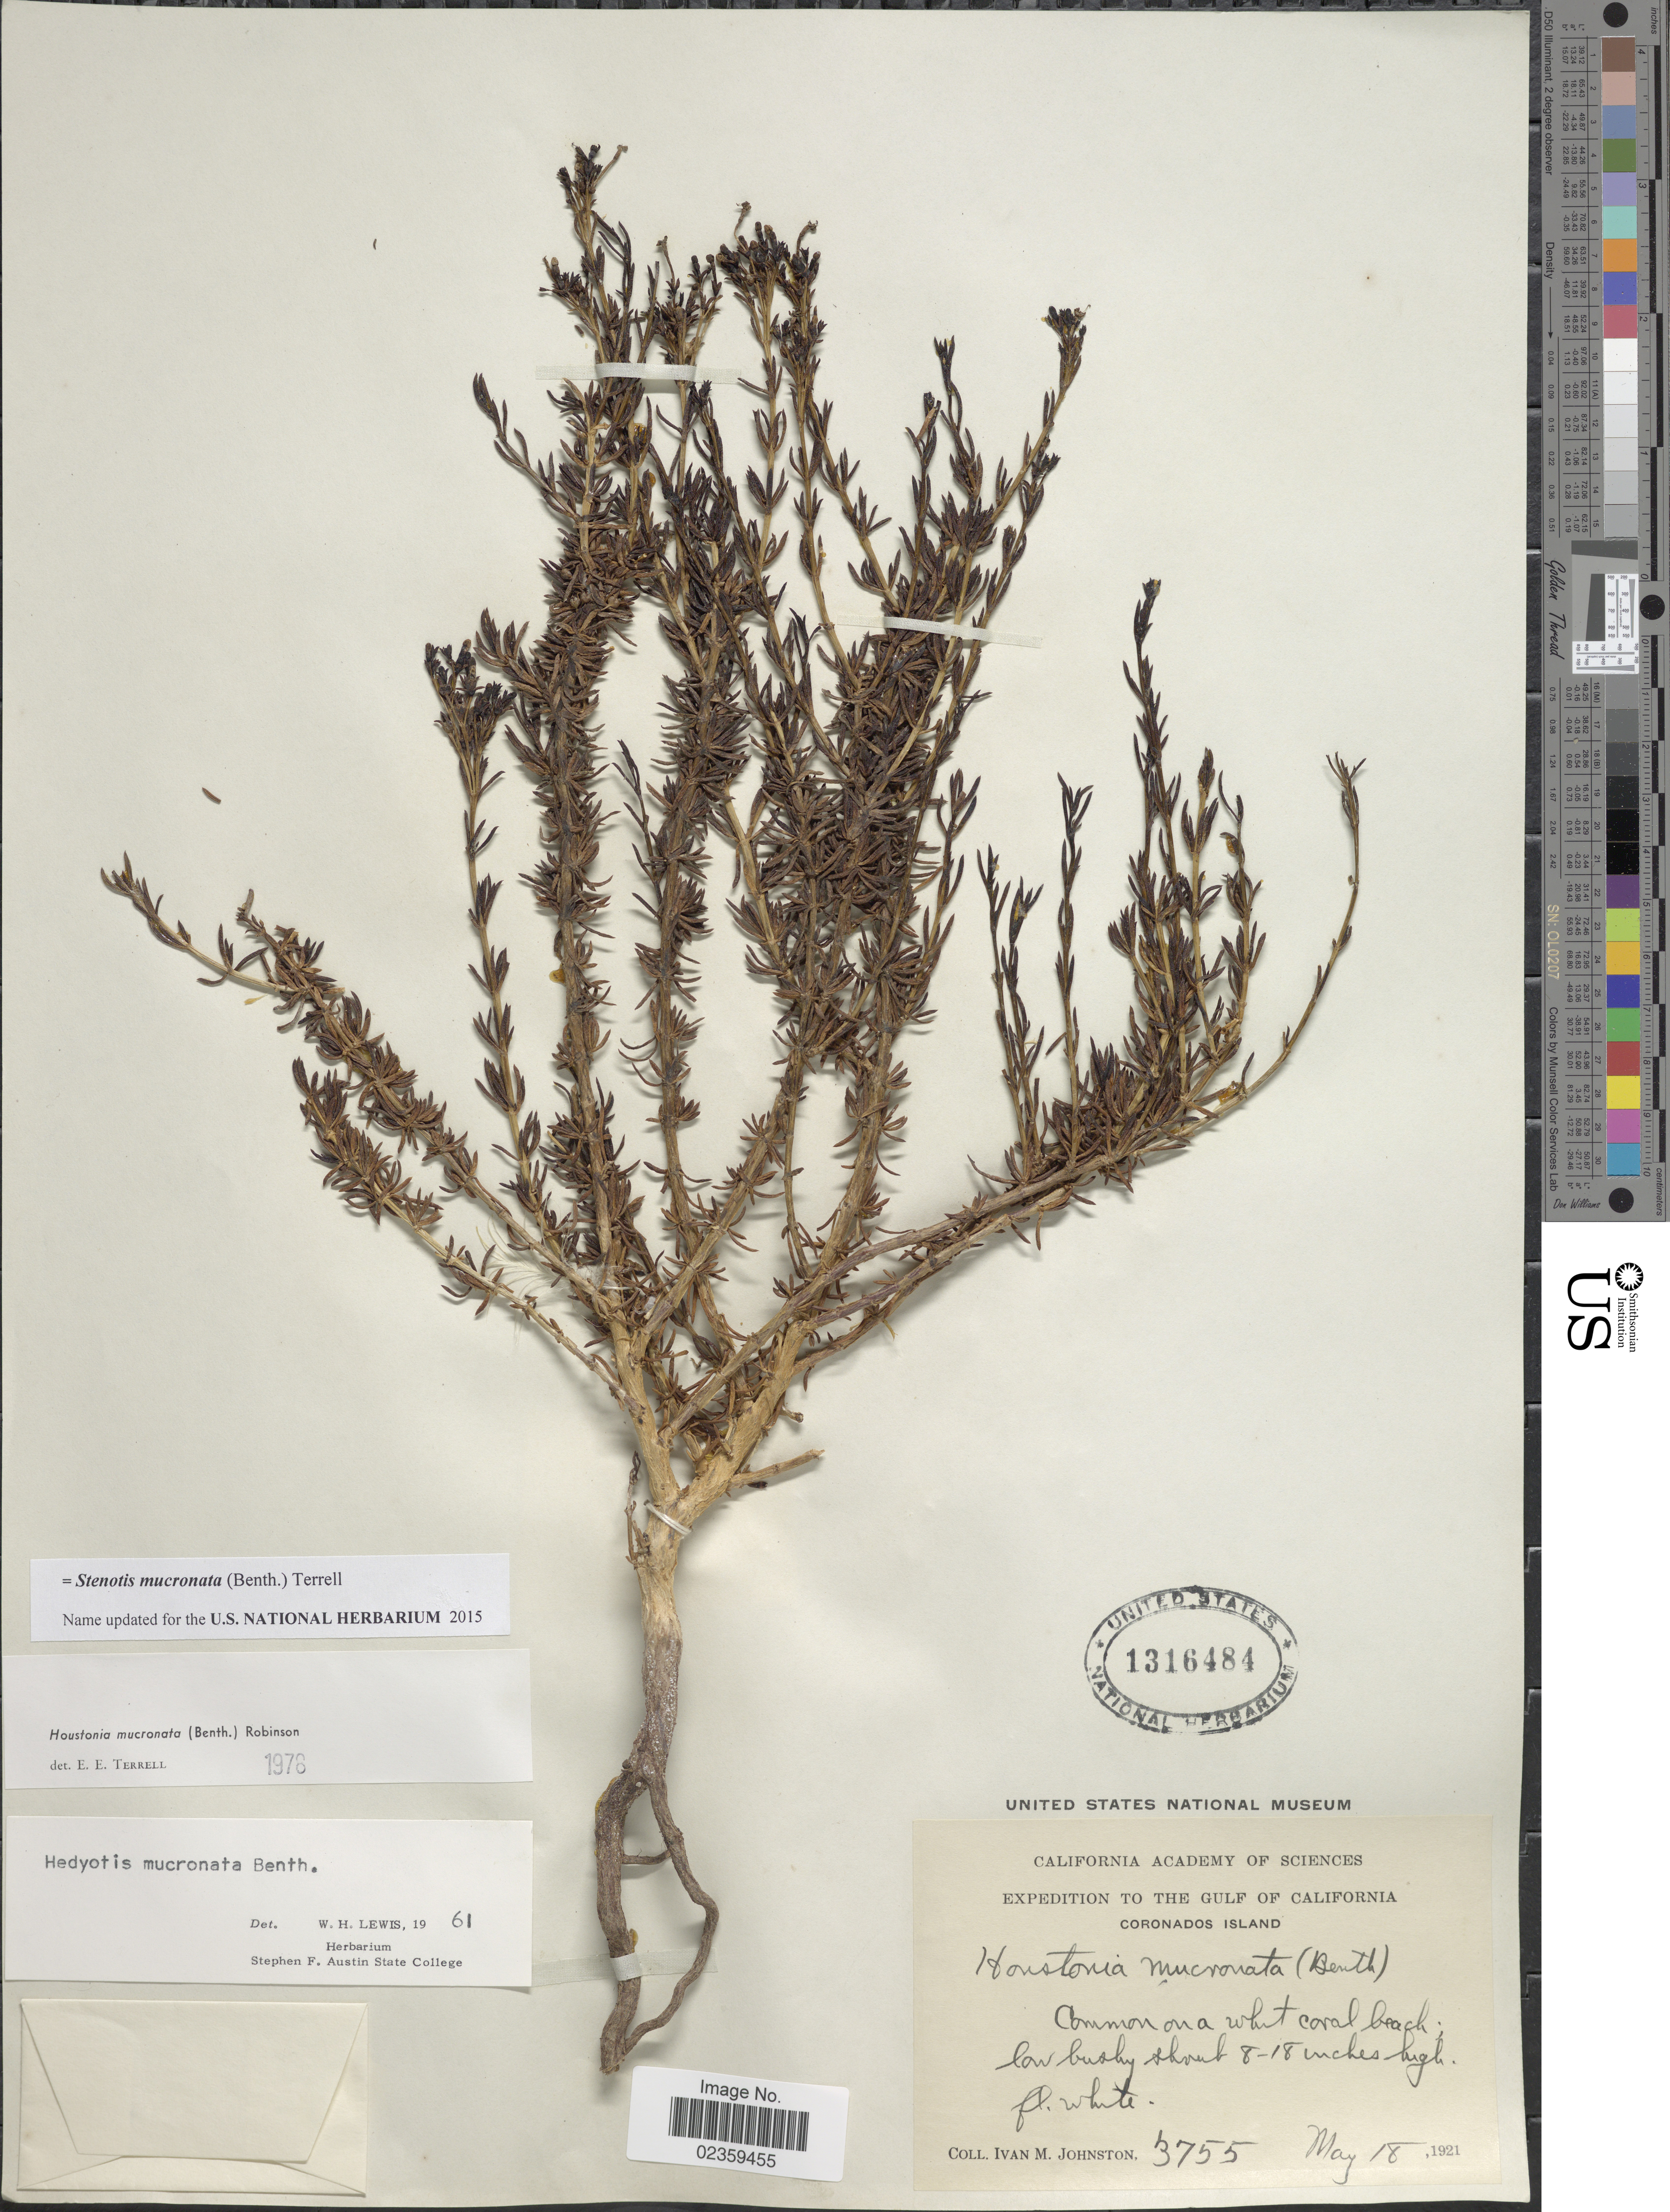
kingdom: Plantae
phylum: Tracheophyta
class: Magnoliopsida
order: Gentianales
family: Rubiaceae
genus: Stenotis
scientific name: Stenotis mucronata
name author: (Benth.) Terrell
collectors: I.M. Johnston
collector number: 3755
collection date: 1921-05-18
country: United States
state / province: California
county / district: Riverside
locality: Gulf of California. Coronados Island.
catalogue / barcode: US 1316484